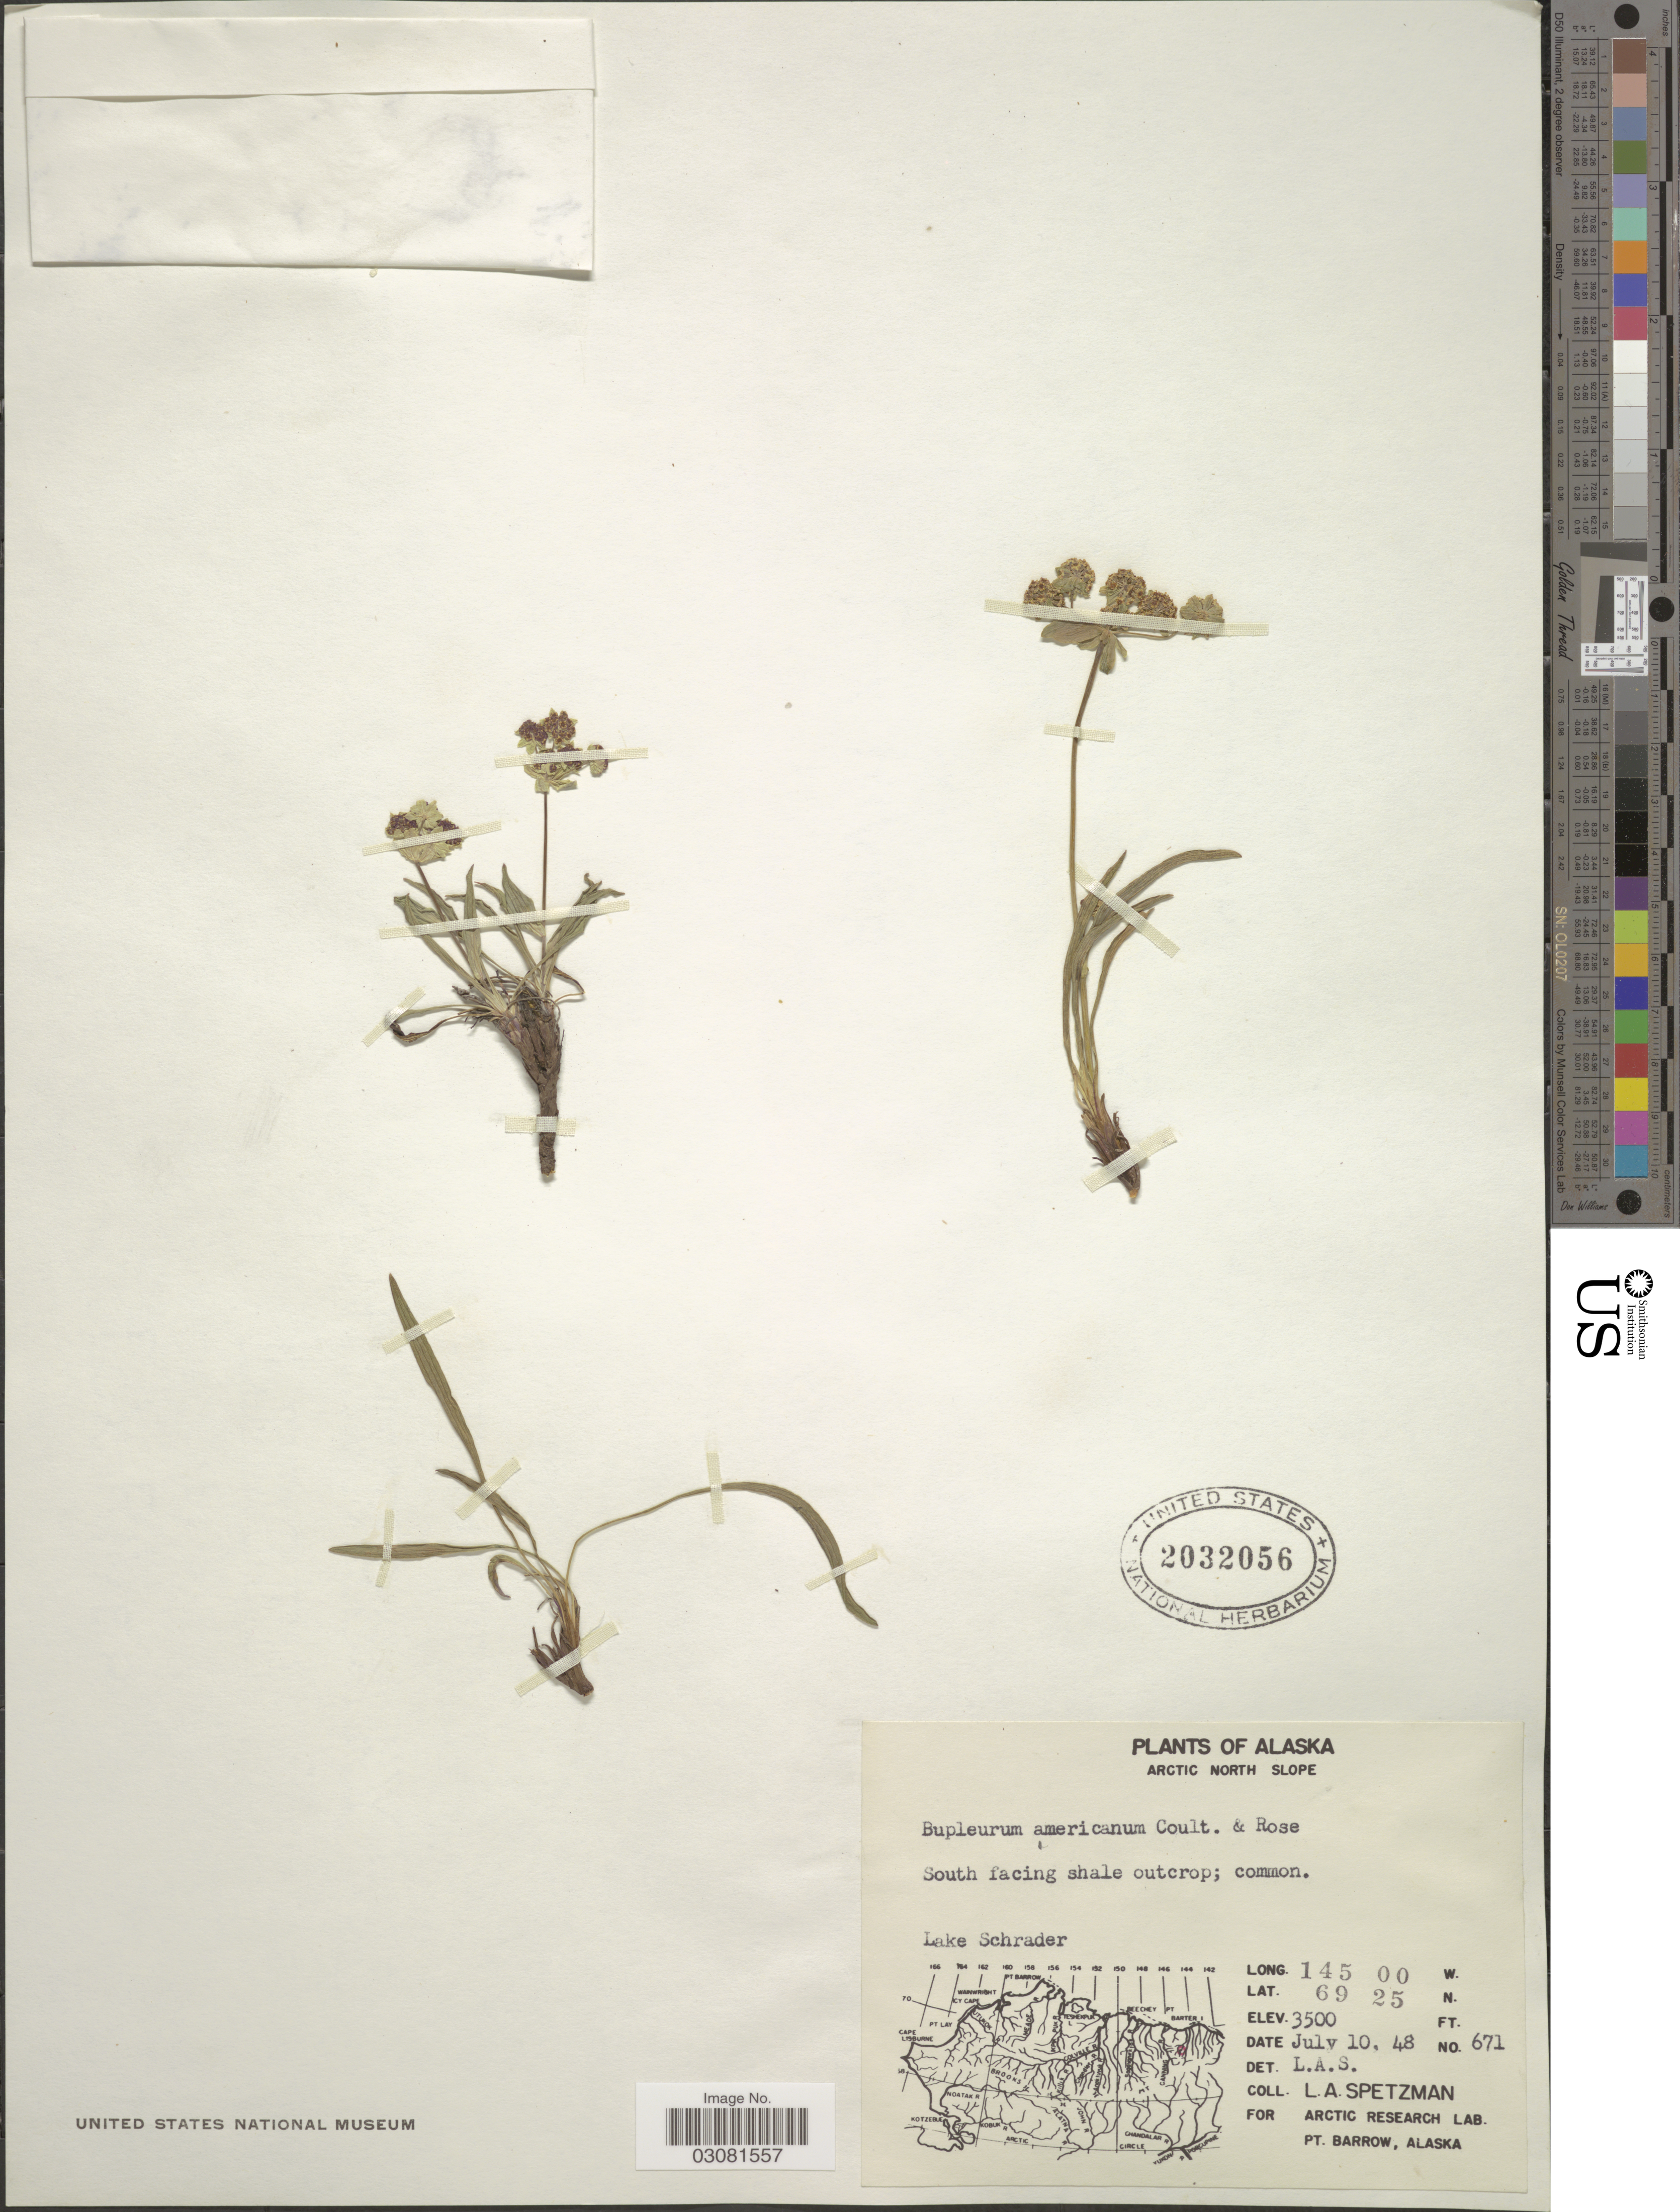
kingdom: Plantae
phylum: Tracheophyta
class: Magnoliopsida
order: Apiales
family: Apiaceae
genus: Bupleurum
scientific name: Bupleurum americanum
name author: J.M. Coult. & Rose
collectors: L. Spetzman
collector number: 671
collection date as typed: Transcribed d/m/y: 10/7/48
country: United States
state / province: Alaska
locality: Arctic North Slope, South facing shale outcrop, Lake Schrader.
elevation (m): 1067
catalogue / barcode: US 2032056